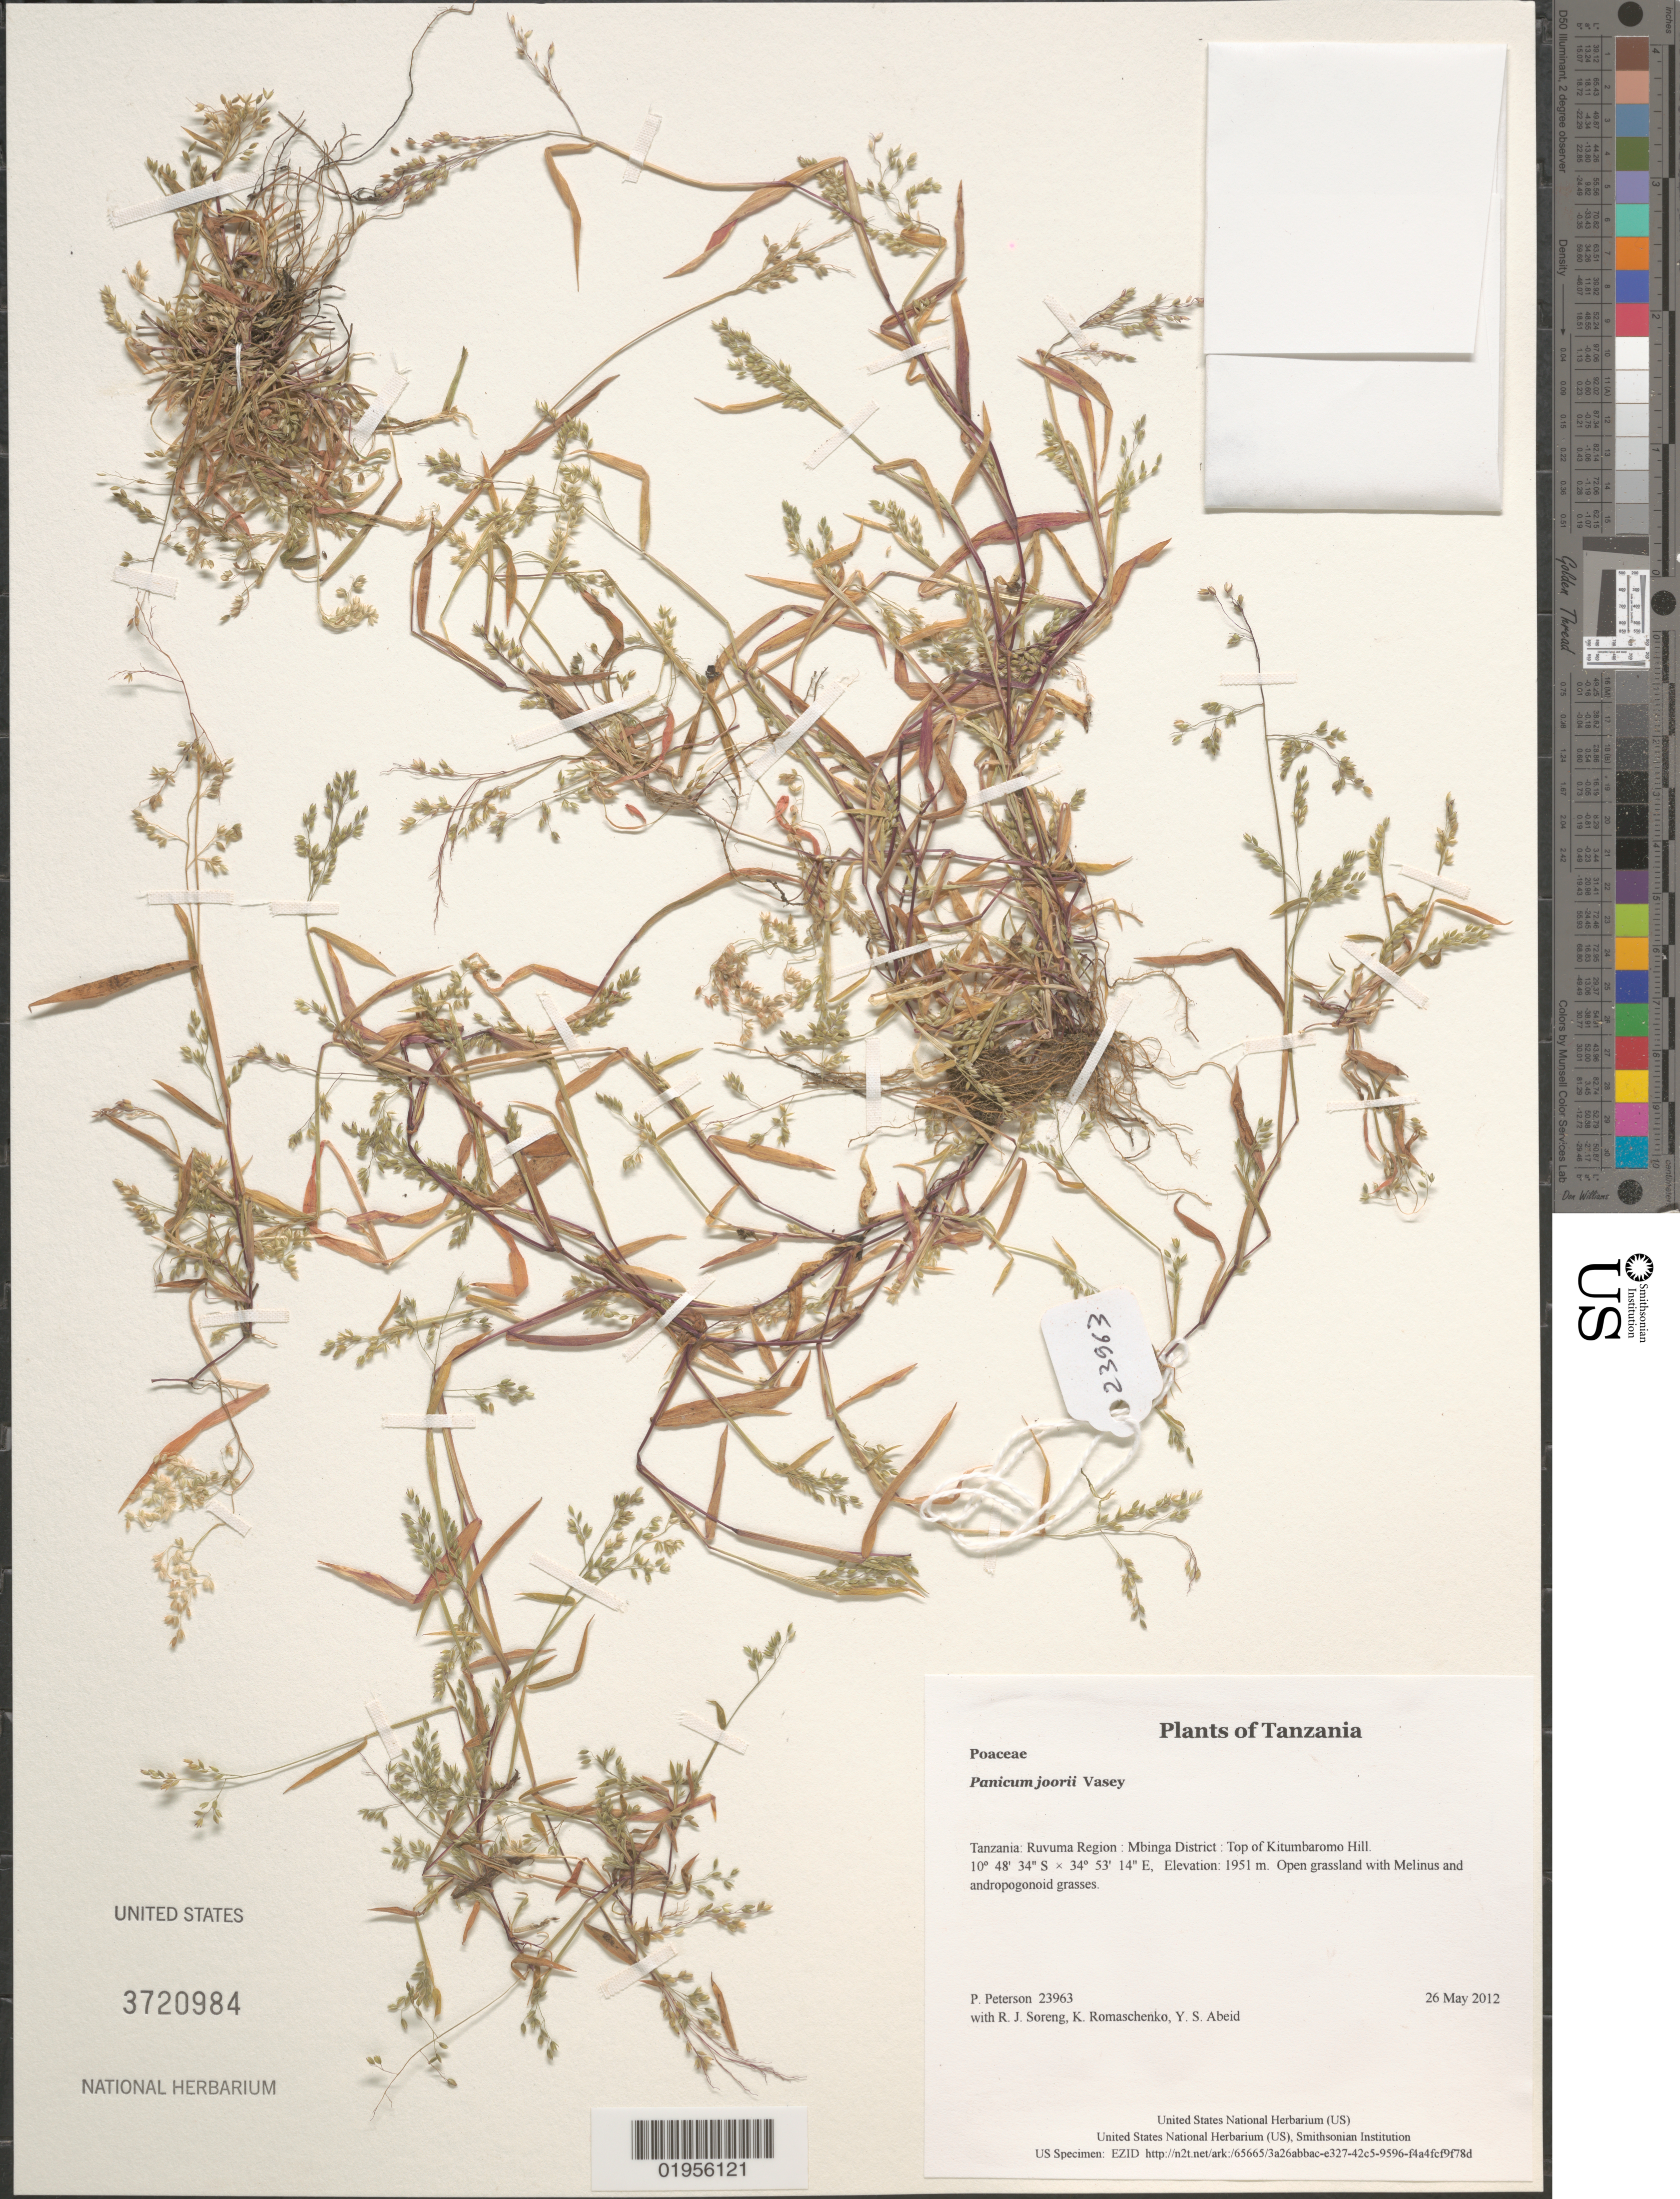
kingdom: Plantae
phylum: Tracheophyta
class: Liliopsida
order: Poales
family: Poaceae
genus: Panicum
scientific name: Panicum sp.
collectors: P. M. Peterson, R. J. Soreng, K. Romaschenko & Y. Abeid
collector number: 23963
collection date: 2012-05-26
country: Tanzania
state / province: Ruvuma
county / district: Mbinga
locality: Top of Kitumbaromo Hill.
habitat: Open grassland with Melinus and andropogonoid grasses.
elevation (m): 1951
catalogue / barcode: US 3720984